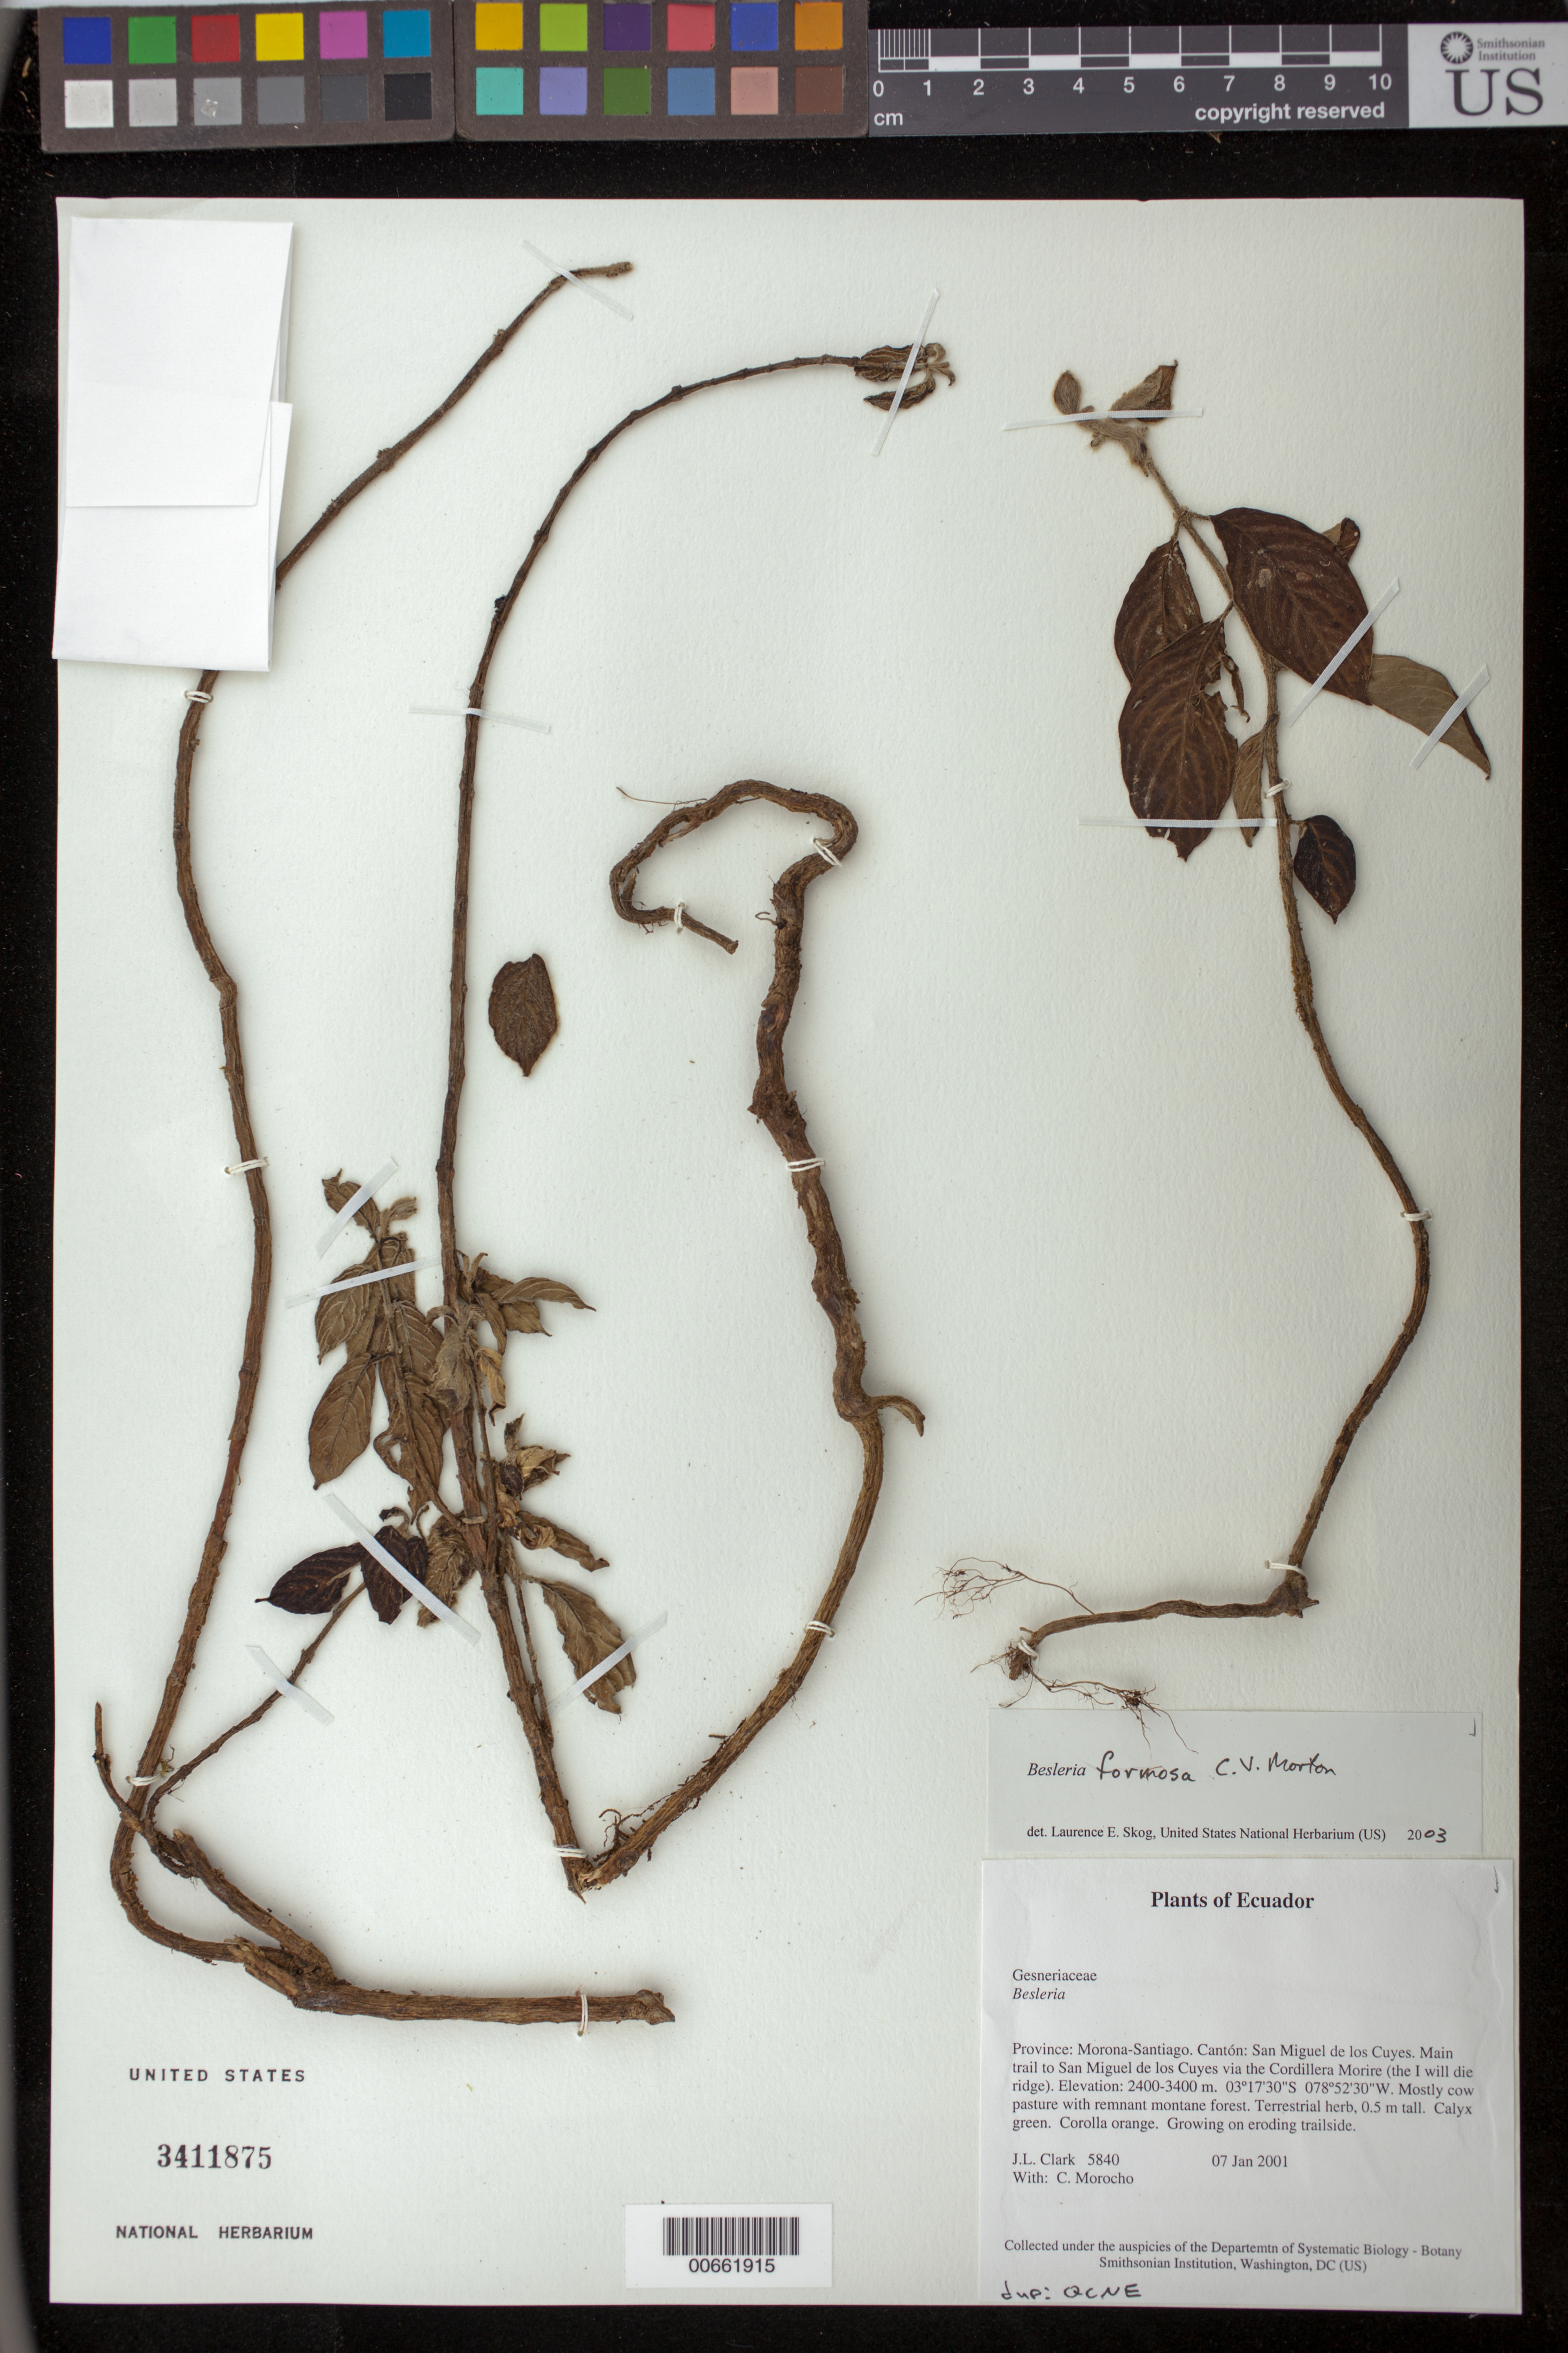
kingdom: Plantae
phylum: Tracheophyta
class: Magnoliopsida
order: Lamiales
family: Gesneriaceae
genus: Besleria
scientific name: Besleria amabilis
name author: C.V. Morton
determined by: Skog, Laurence E.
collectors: J. L. Clark & C. Morocho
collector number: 5840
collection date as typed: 07 Jan 2001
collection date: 2001-01-07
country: Ecuador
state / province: Morona-Santiago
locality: Cantón: San Miguel de los Cuyes. Main trail to San Miguel de los Cuyes via the Cordillera Morire (the I will die ridge).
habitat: Mostly cow pasture with remnant montane forest.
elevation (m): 2400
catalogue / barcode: US 3411875